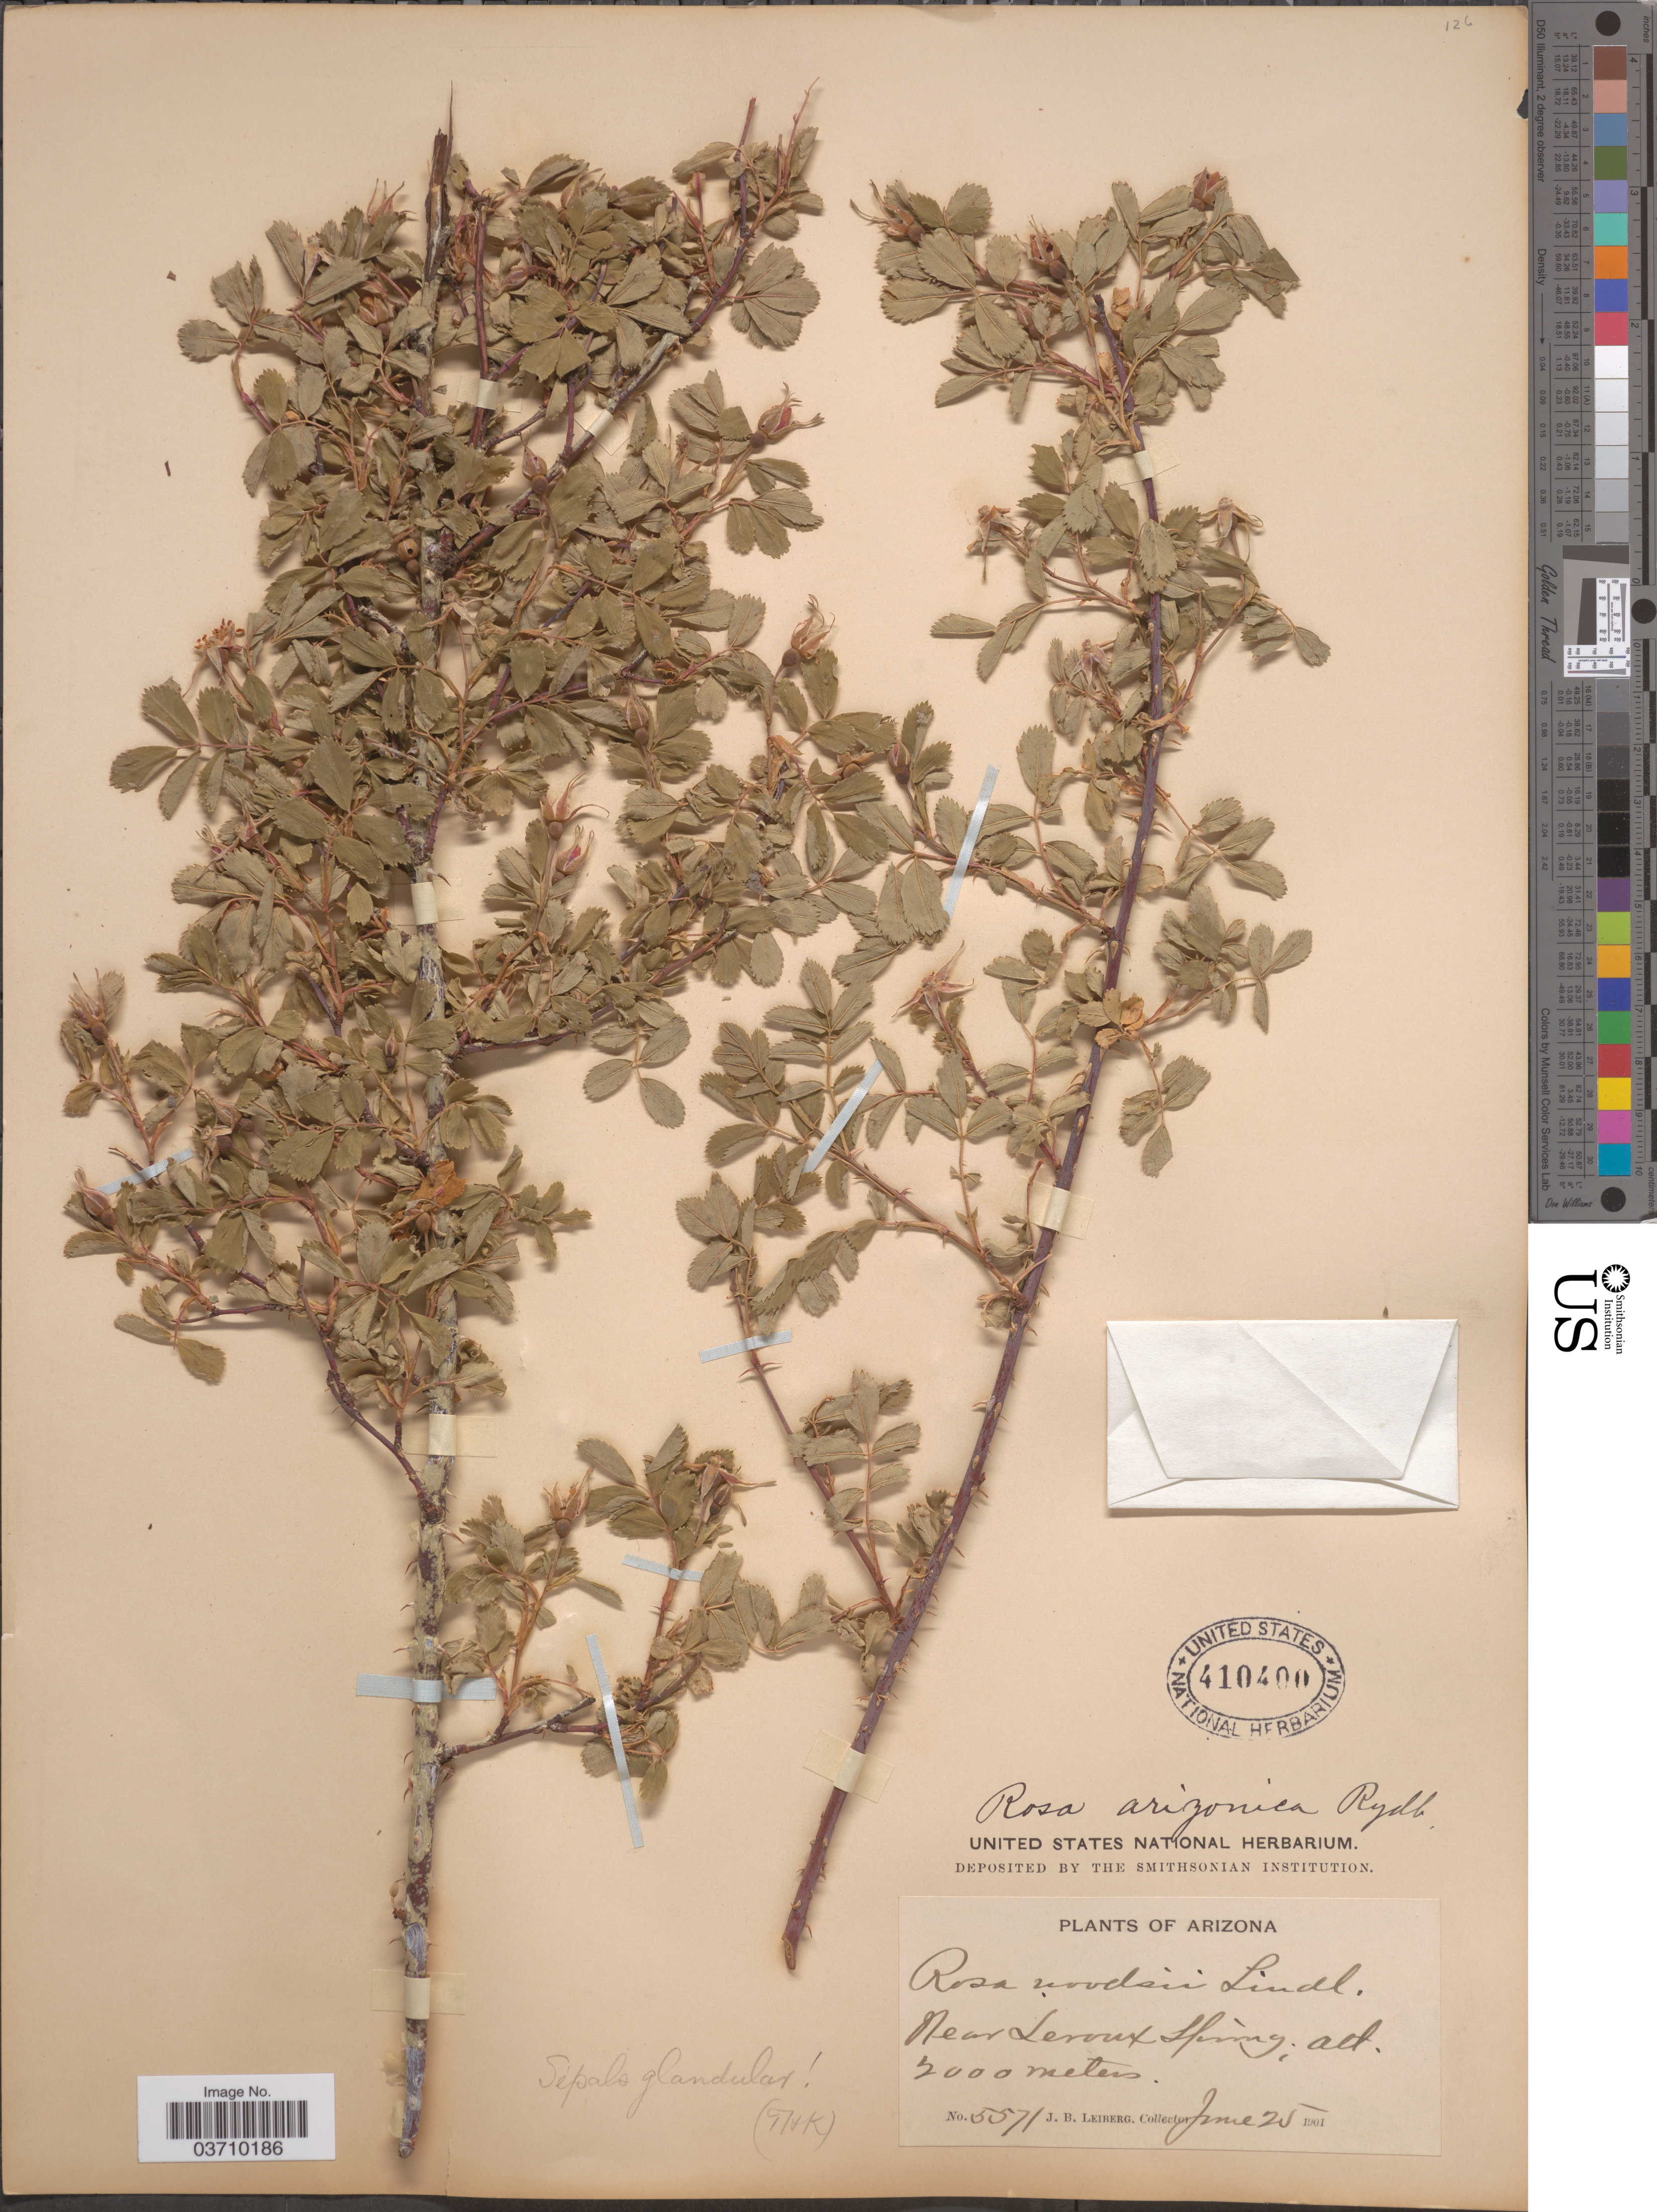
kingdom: Plantae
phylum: Tracheophyta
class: Magnoliopsida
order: Rosales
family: Rosaceae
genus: Rosa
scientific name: Rosa arizonica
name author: Rydb.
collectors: J. B. Leiberg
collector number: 5571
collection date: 1901-06-25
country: United States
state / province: Arizona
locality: Near Leroux Spring.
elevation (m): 2000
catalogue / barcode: US 410400